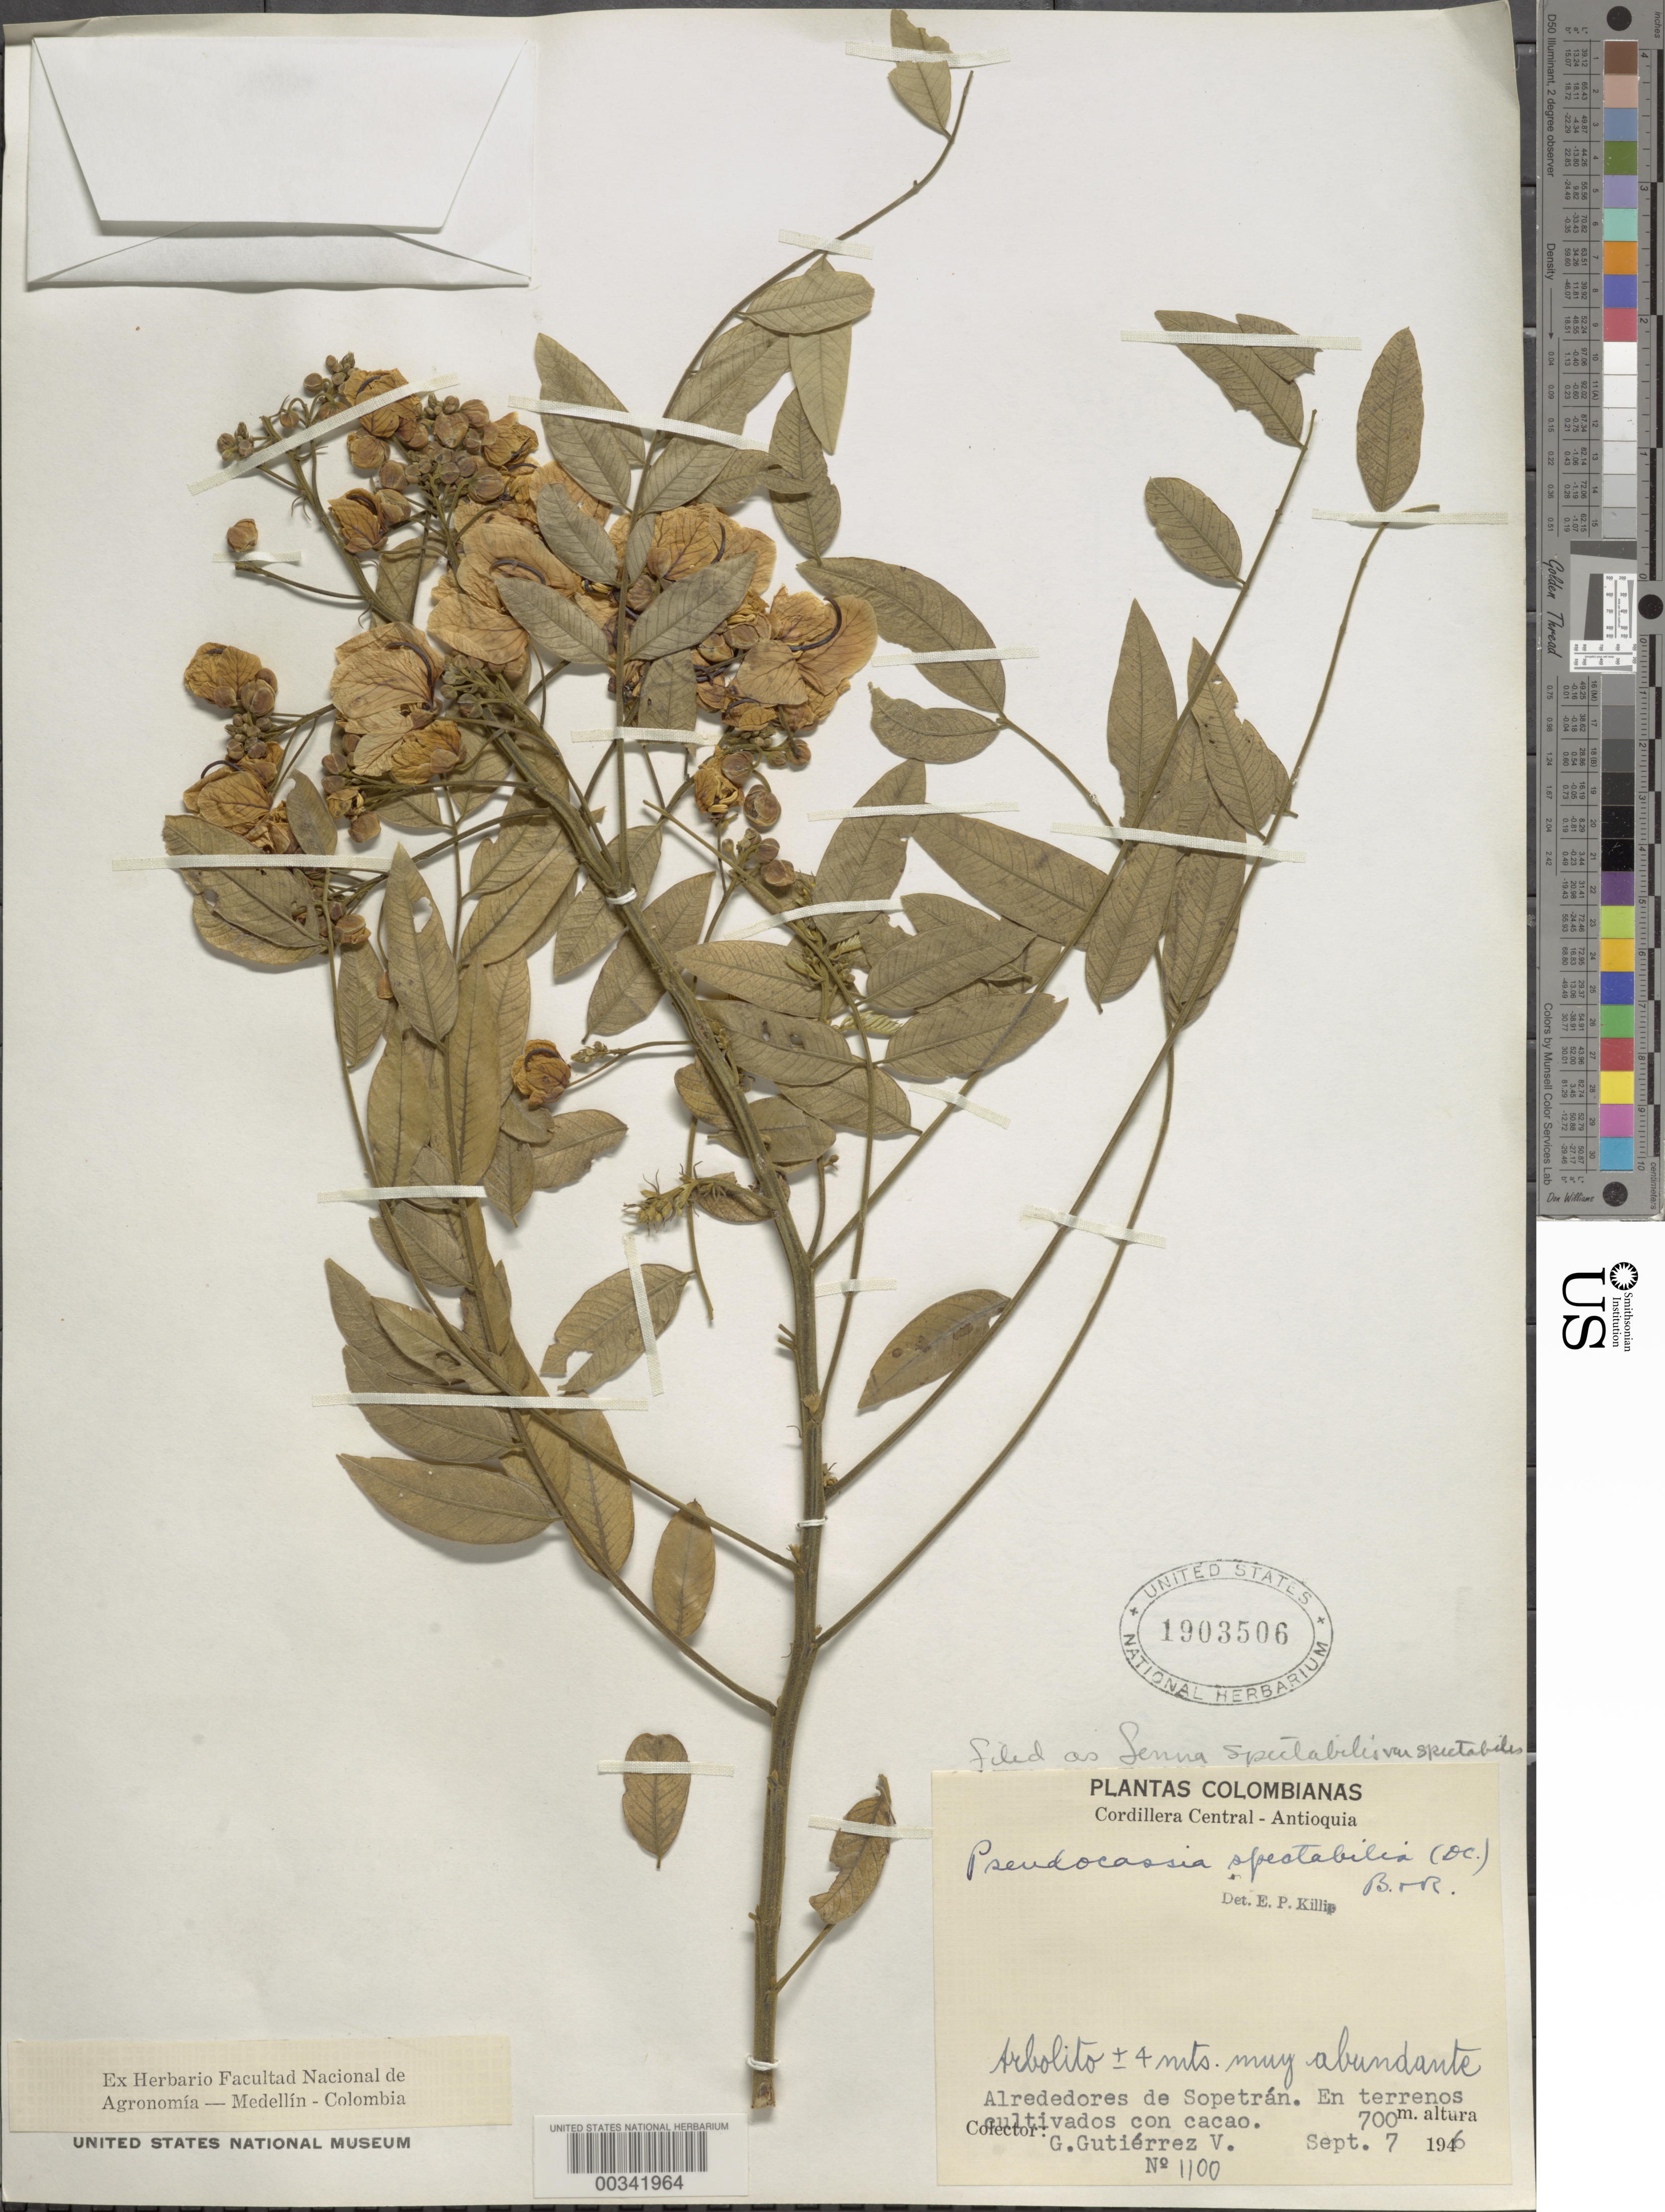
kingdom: Plantae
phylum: Tracheophyta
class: Magnoliopsida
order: Fabales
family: Fabaceae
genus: Senna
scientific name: Senna spectabilis var. spectabilis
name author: (DC.) H.S. Irwin & Barneby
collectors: G. Gutiérrez V.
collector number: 1100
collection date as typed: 07 Sep 1946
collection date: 1946-09-07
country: Colombia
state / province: Antioquia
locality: Alrededores de Sopetran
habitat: En terrenos cultivados con cacao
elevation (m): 700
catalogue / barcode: US 1903506